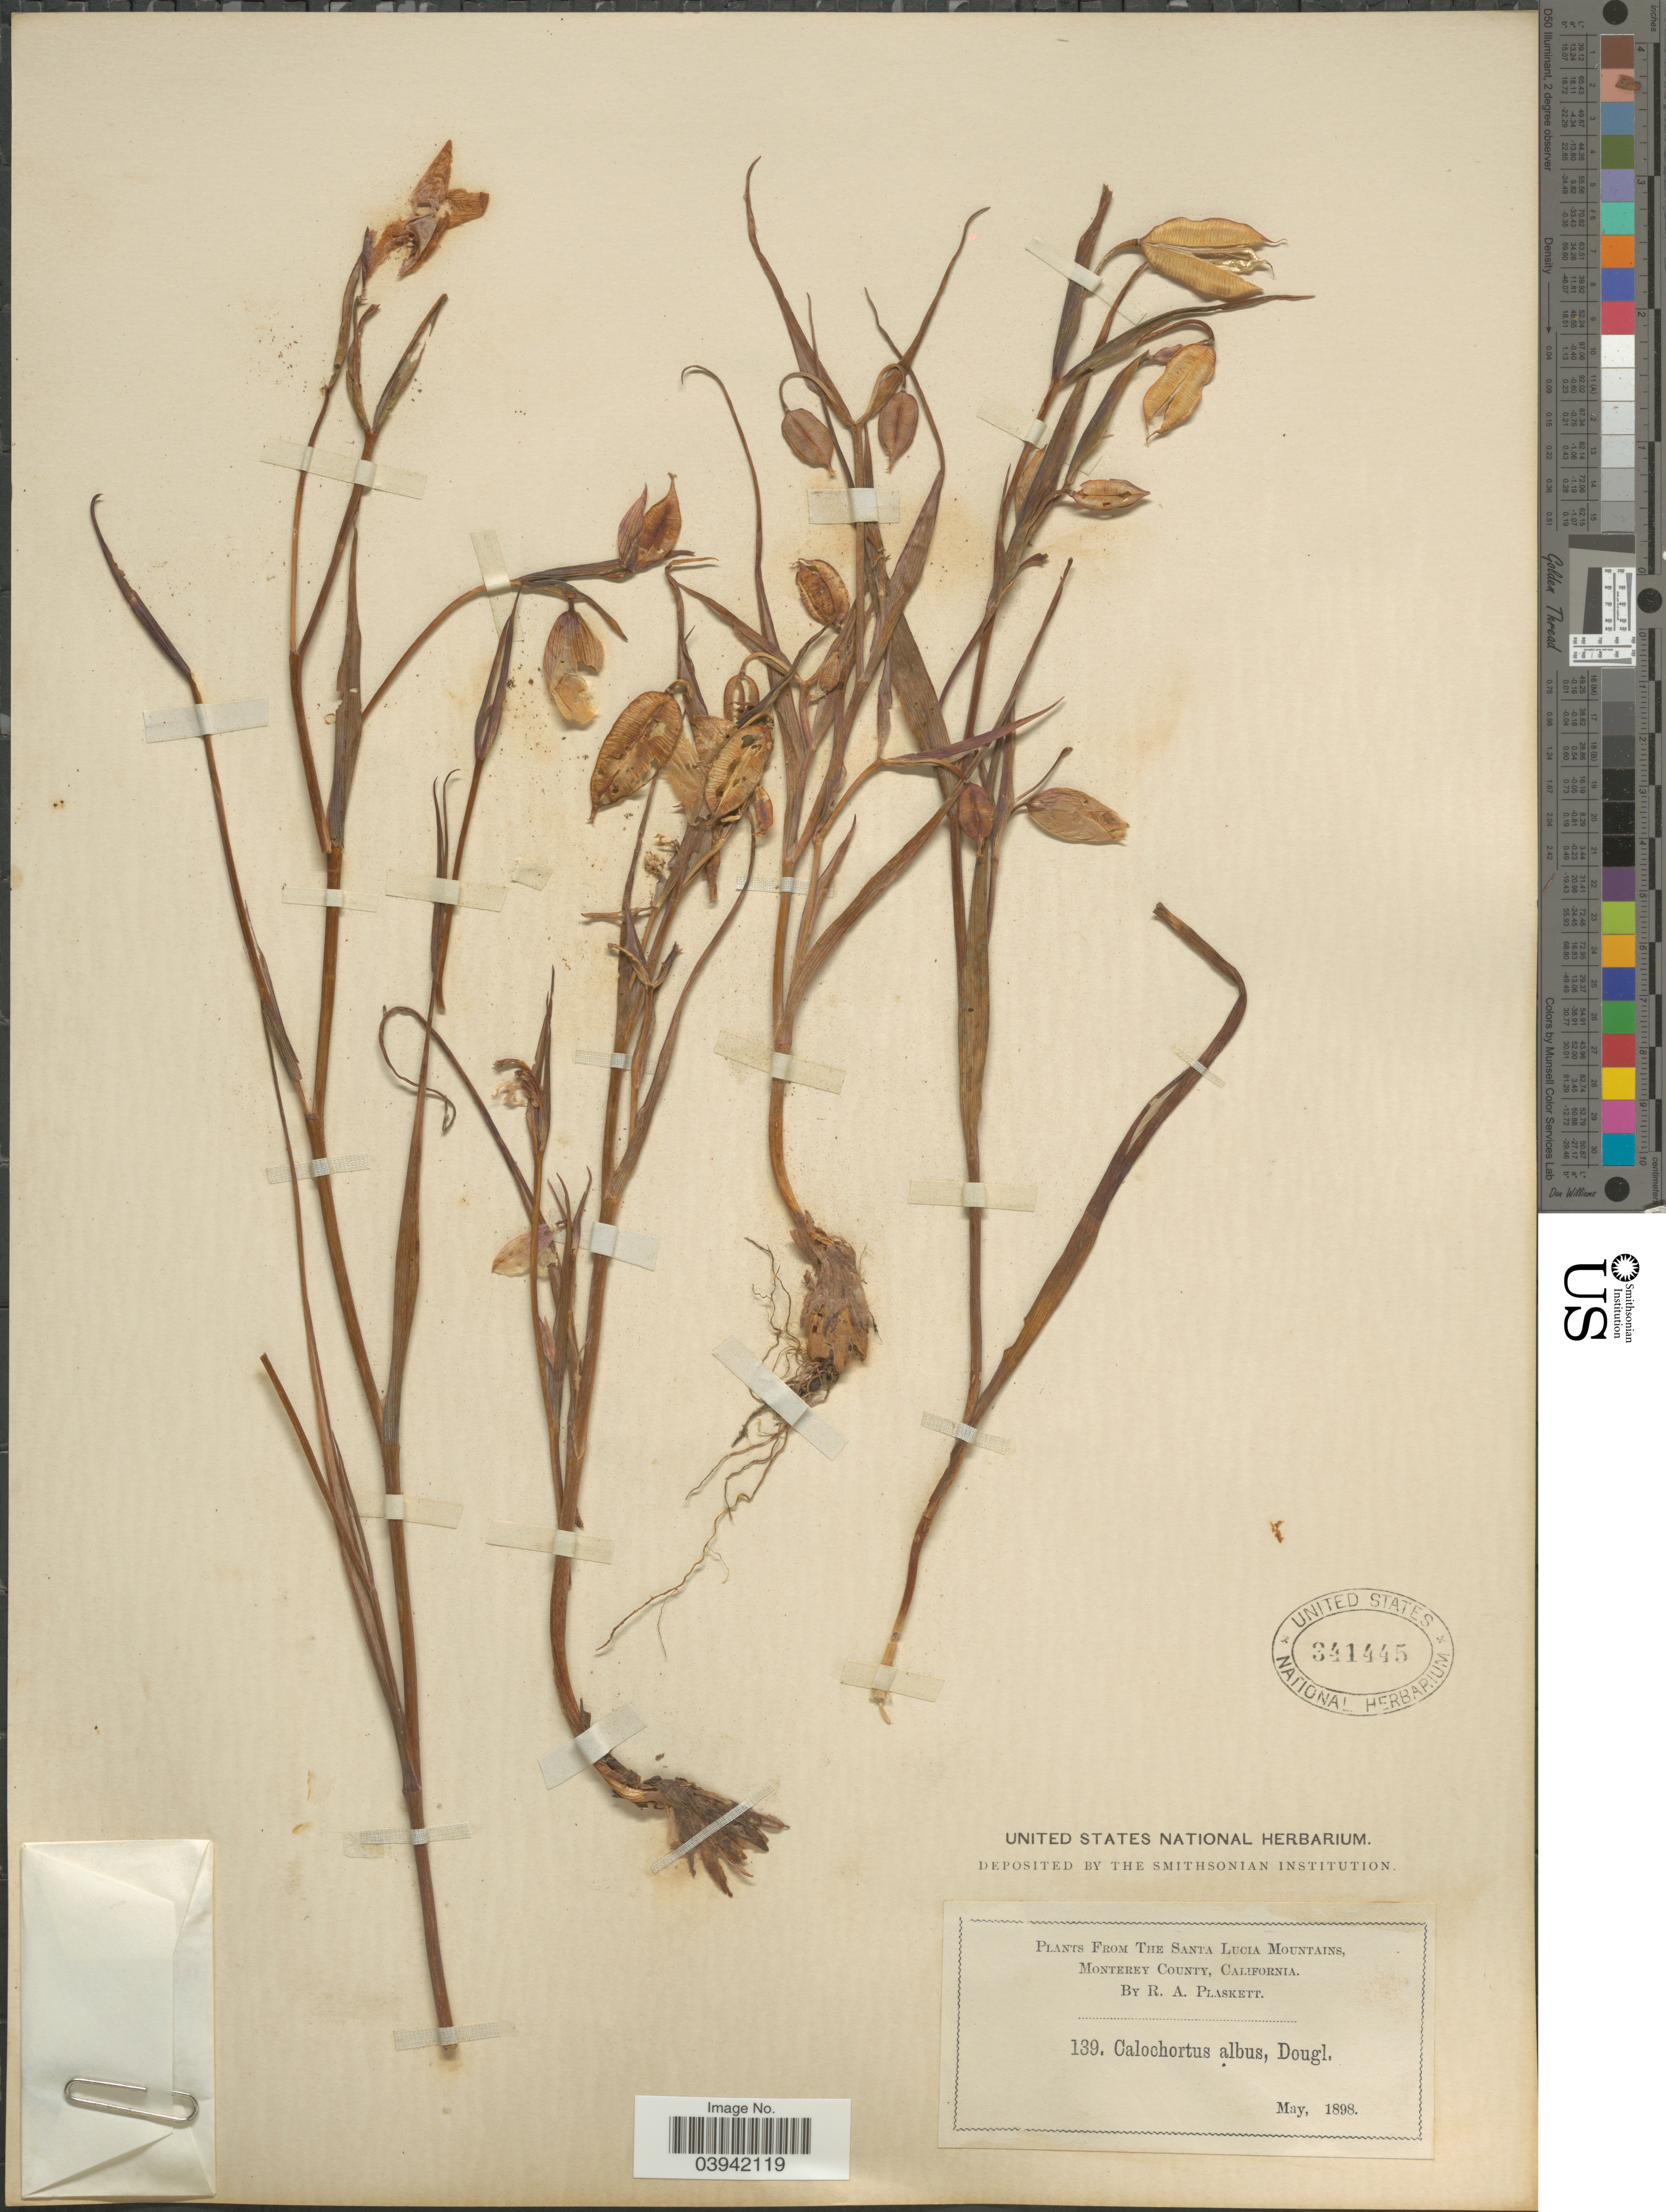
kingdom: Plantae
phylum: Tracheophyta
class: Liliopsida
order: Liliales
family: Liliaceae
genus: Calochortus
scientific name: Calochortus albus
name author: (Benth.) Douglas ex Benth.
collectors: R. Plaskett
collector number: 139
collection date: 1898-05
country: United States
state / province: California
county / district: Monterey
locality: The Santa Lucia Mountains, Monterey County.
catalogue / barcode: US 341445